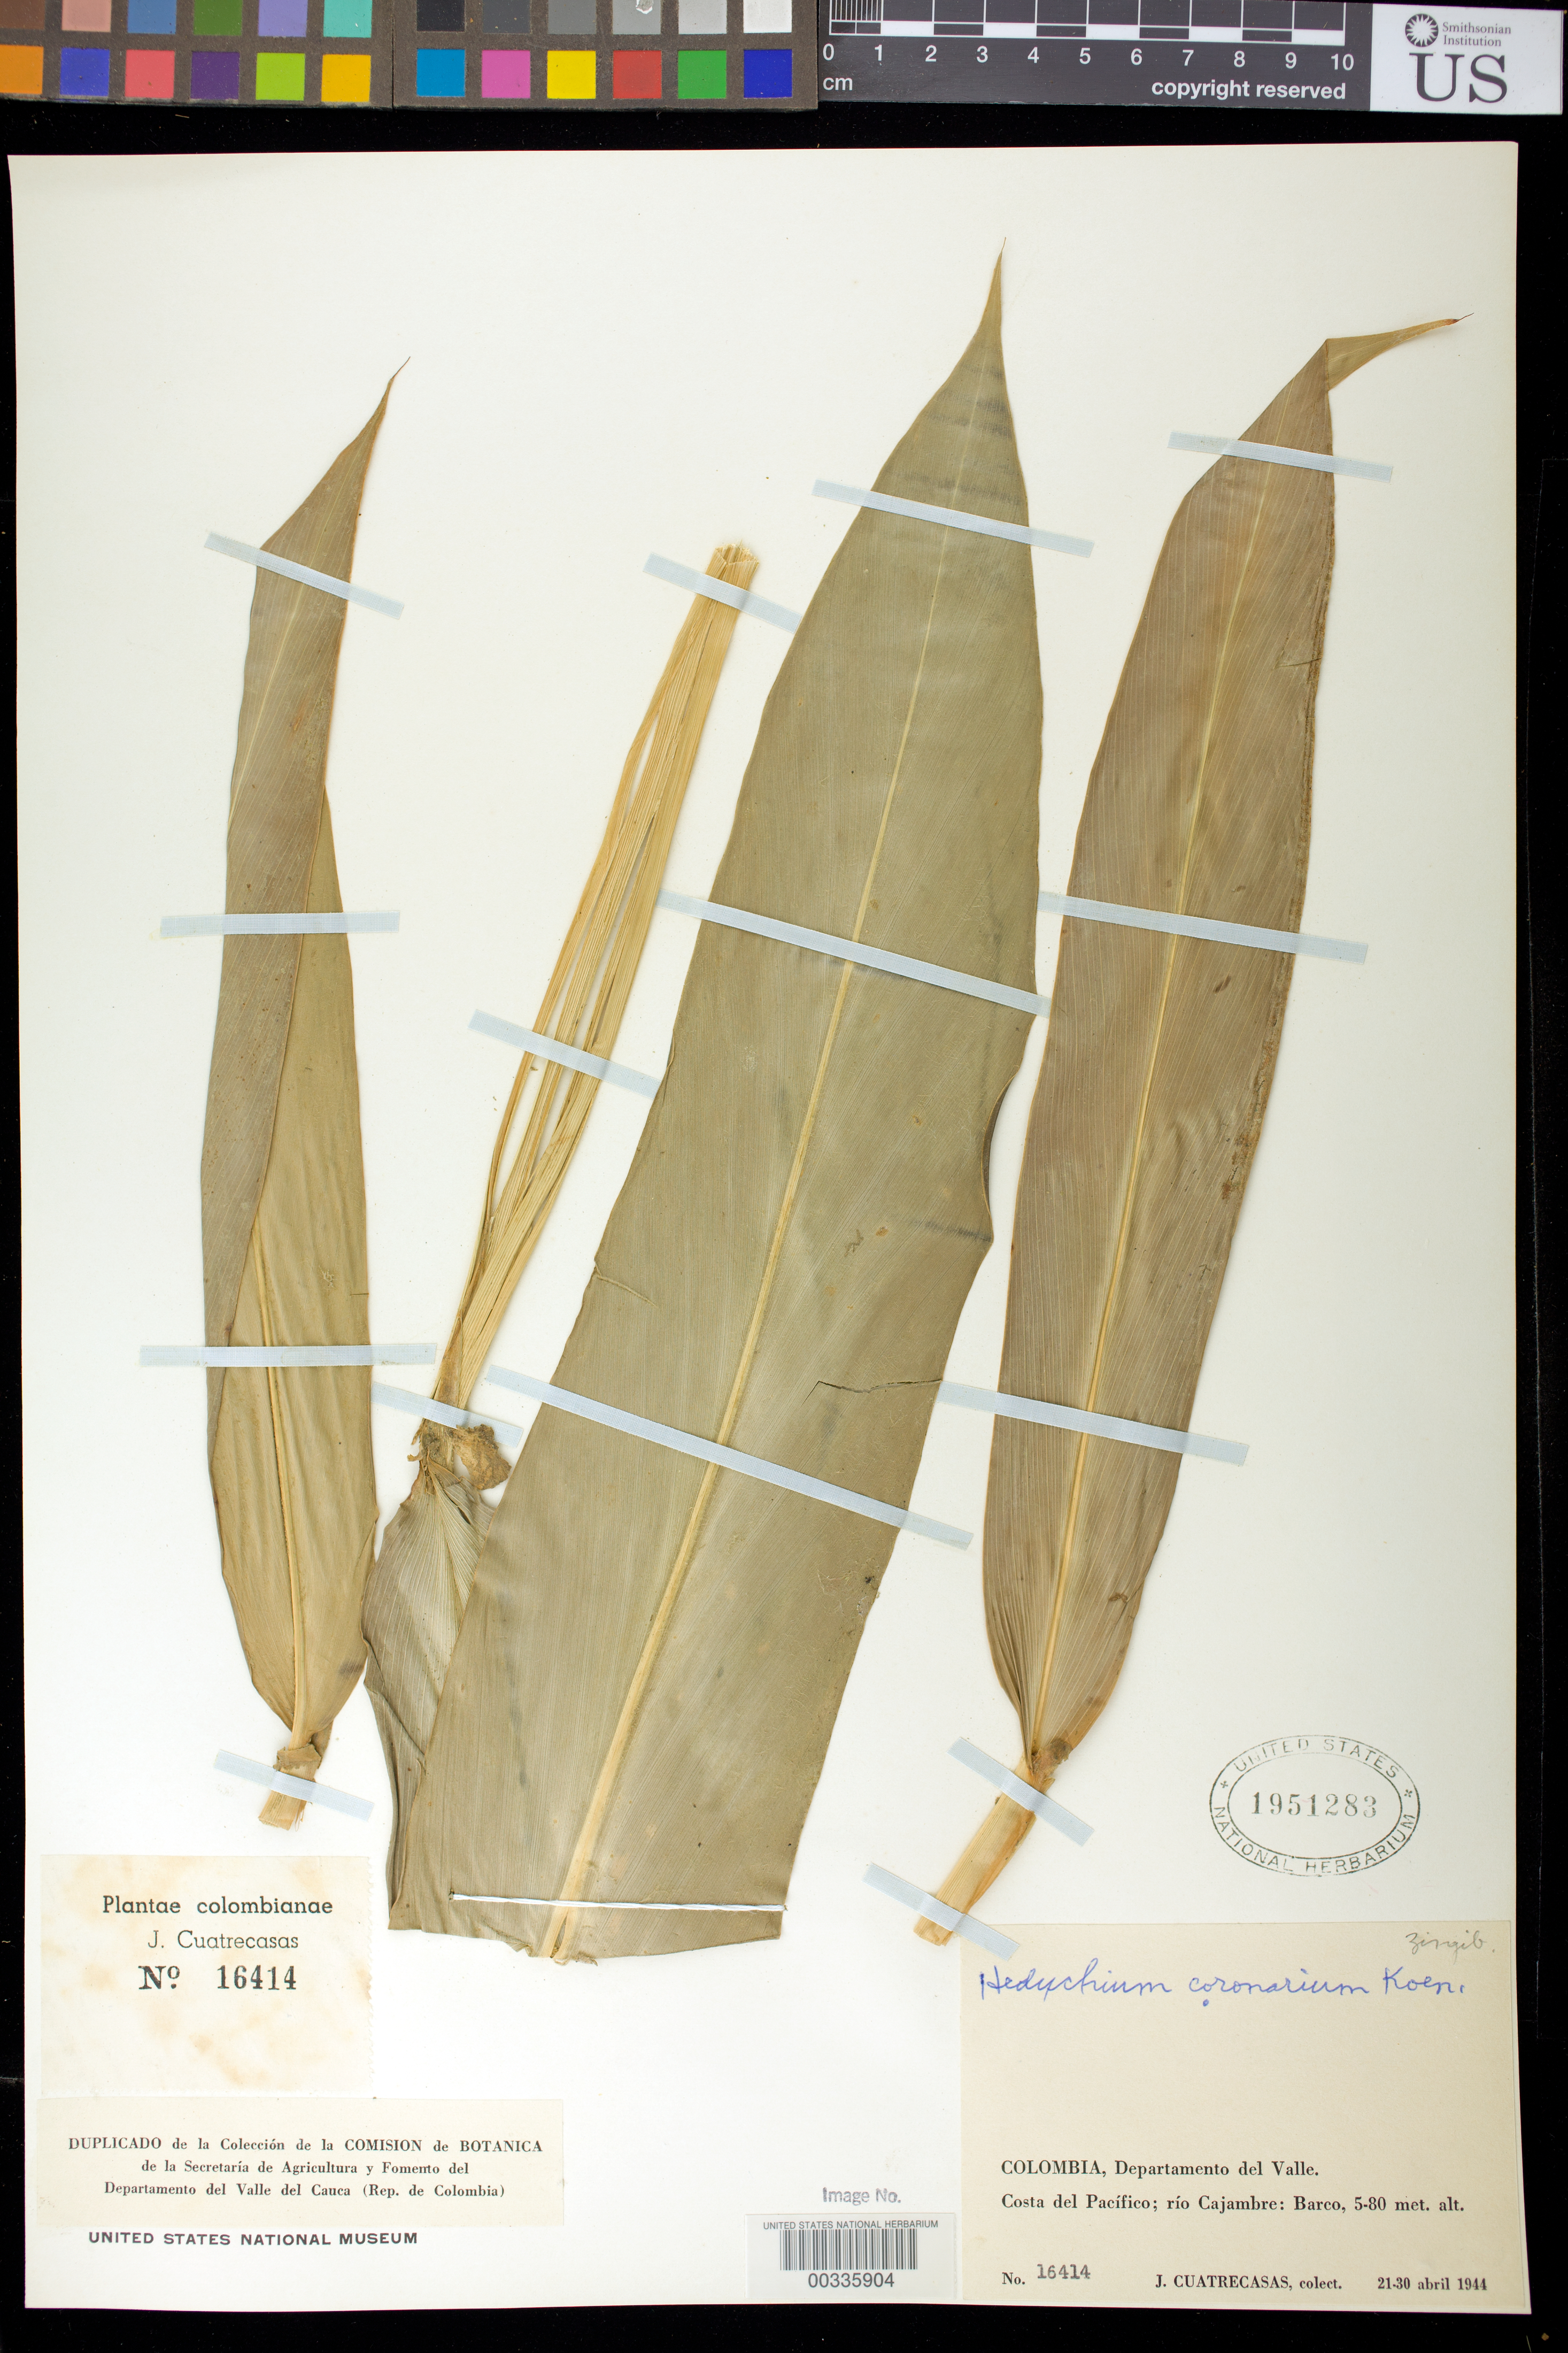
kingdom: Plantae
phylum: Tracheophyta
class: Liliopsida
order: Zingiberales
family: Zingiberaceae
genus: Hedychium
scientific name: Hedychium coronarium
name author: J. Koenig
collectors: J. Cuatrecasas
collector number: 16414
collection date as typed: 21 Apr 1944 to 30 Apr 1944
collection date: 1944-04-21/1944-04-30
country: Colombia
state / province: Valle del Cauca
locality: Costa del Pacifico; Rio Cajambre: Barco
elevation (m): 5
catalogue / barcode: US 1951283